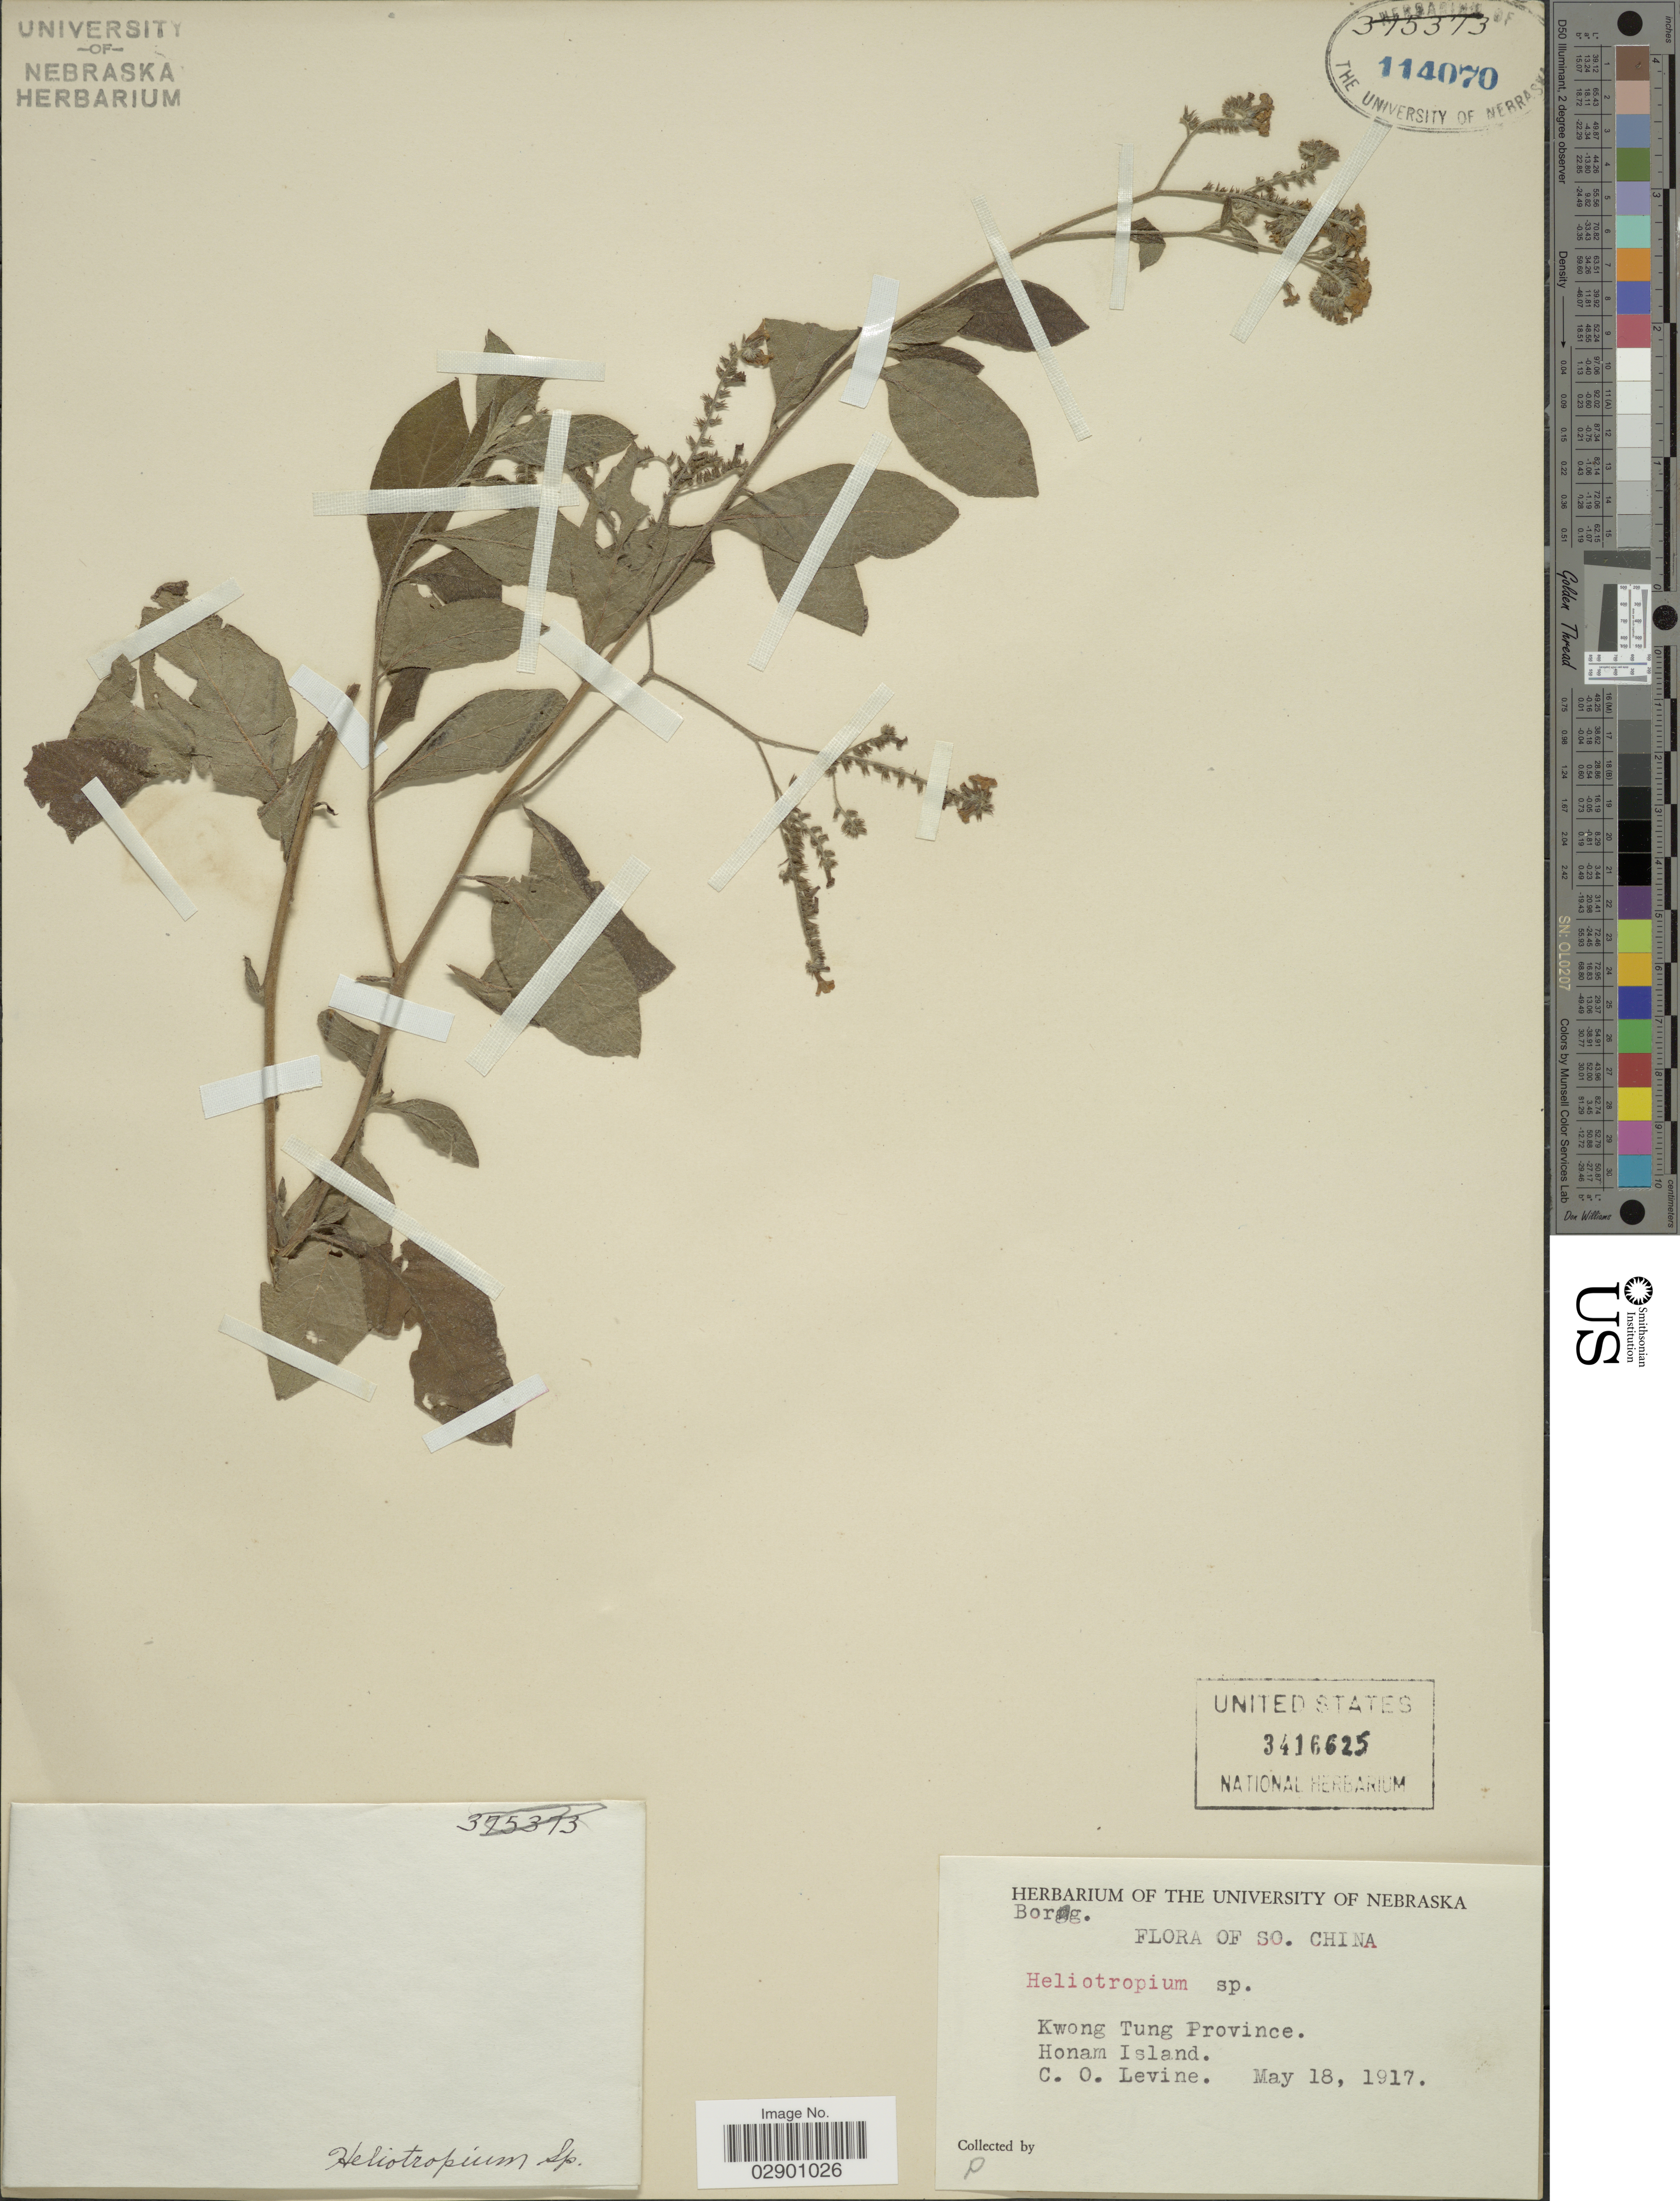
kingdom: Plantae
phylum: Tracheophyta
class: Magnoliopsida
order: Boraginales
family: Heliotropiaceae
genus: Heliotropium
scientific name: Heliotropium sp.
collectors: C. O. Levine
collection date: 1917-05-18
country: China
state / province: Guangdong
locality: SO. China. Kwong Tung Province. Honam Island.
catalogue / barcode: US 3416625